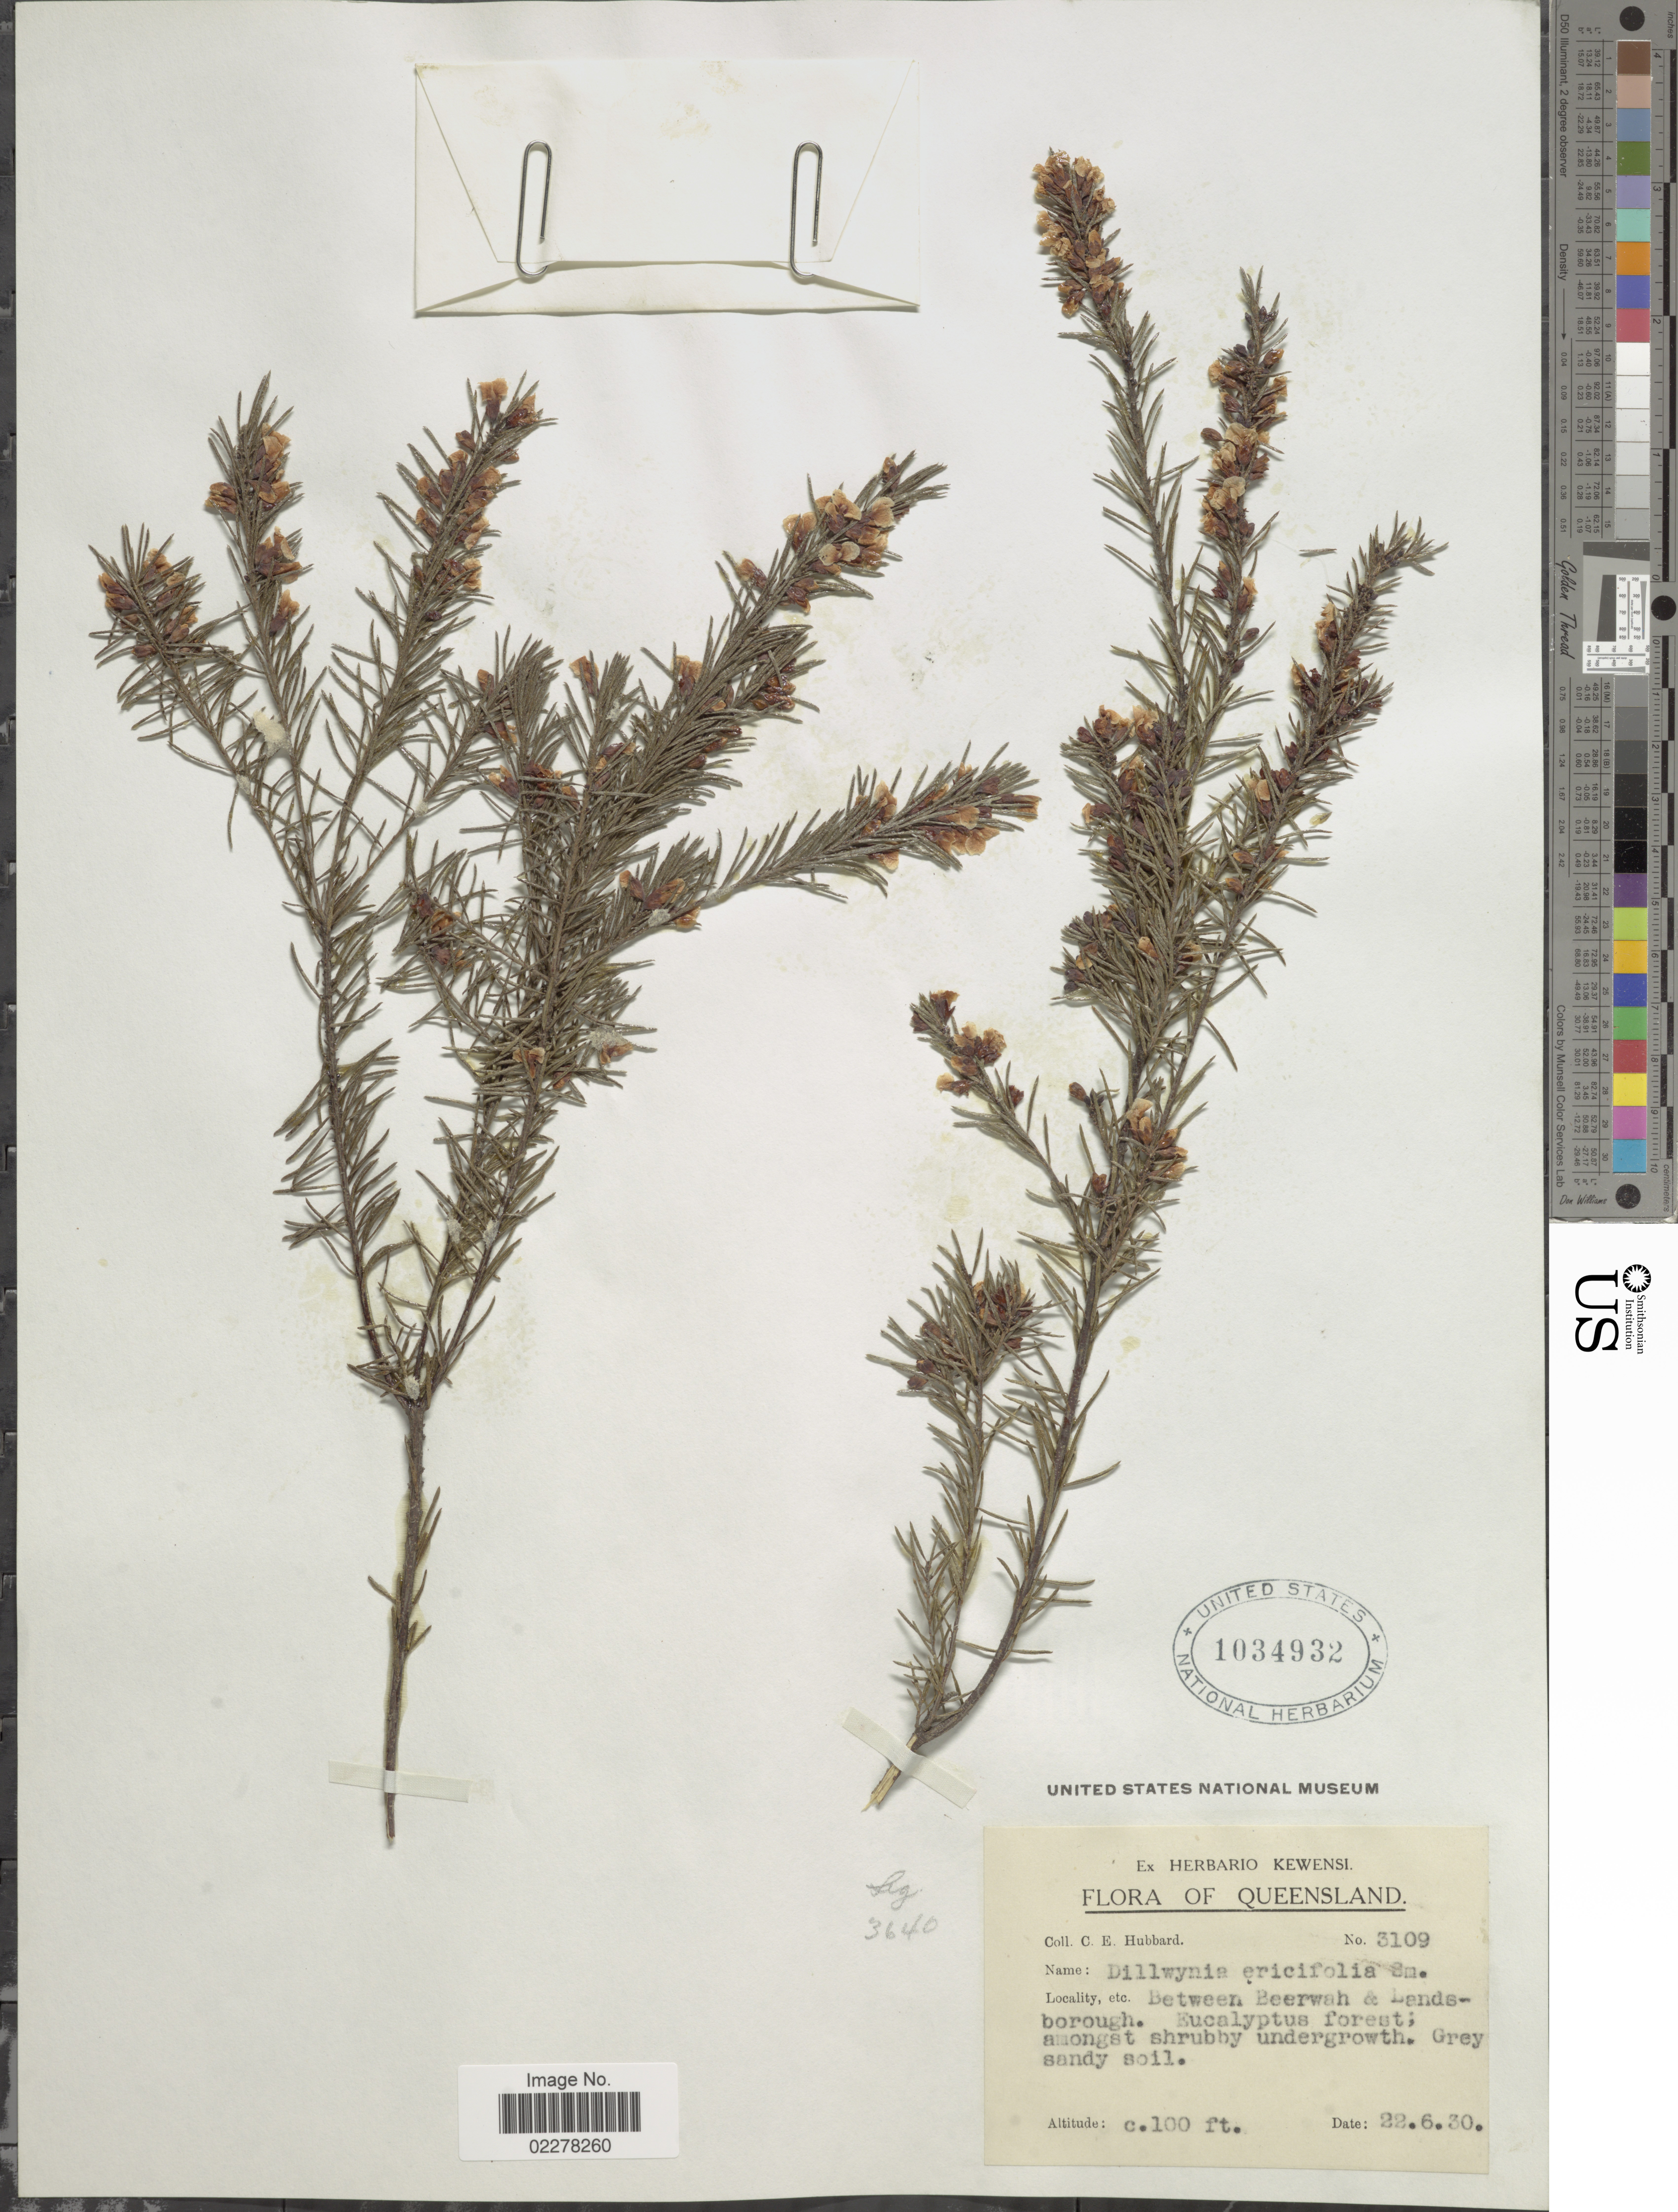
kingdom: Plantae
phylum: Tracheophyta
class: Magnoliopsida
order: Fabales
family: Fabaceae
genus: Dillwynia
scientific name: Dillwynia ericifolia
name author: Sm.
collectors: C. E. Hubbard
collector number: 3109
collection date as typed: Transcribed d/m/y: 22/6/30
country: Australia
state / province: Queensland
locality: Between Beerwah & Landsborough.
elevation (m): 30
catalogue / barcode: US 1034932